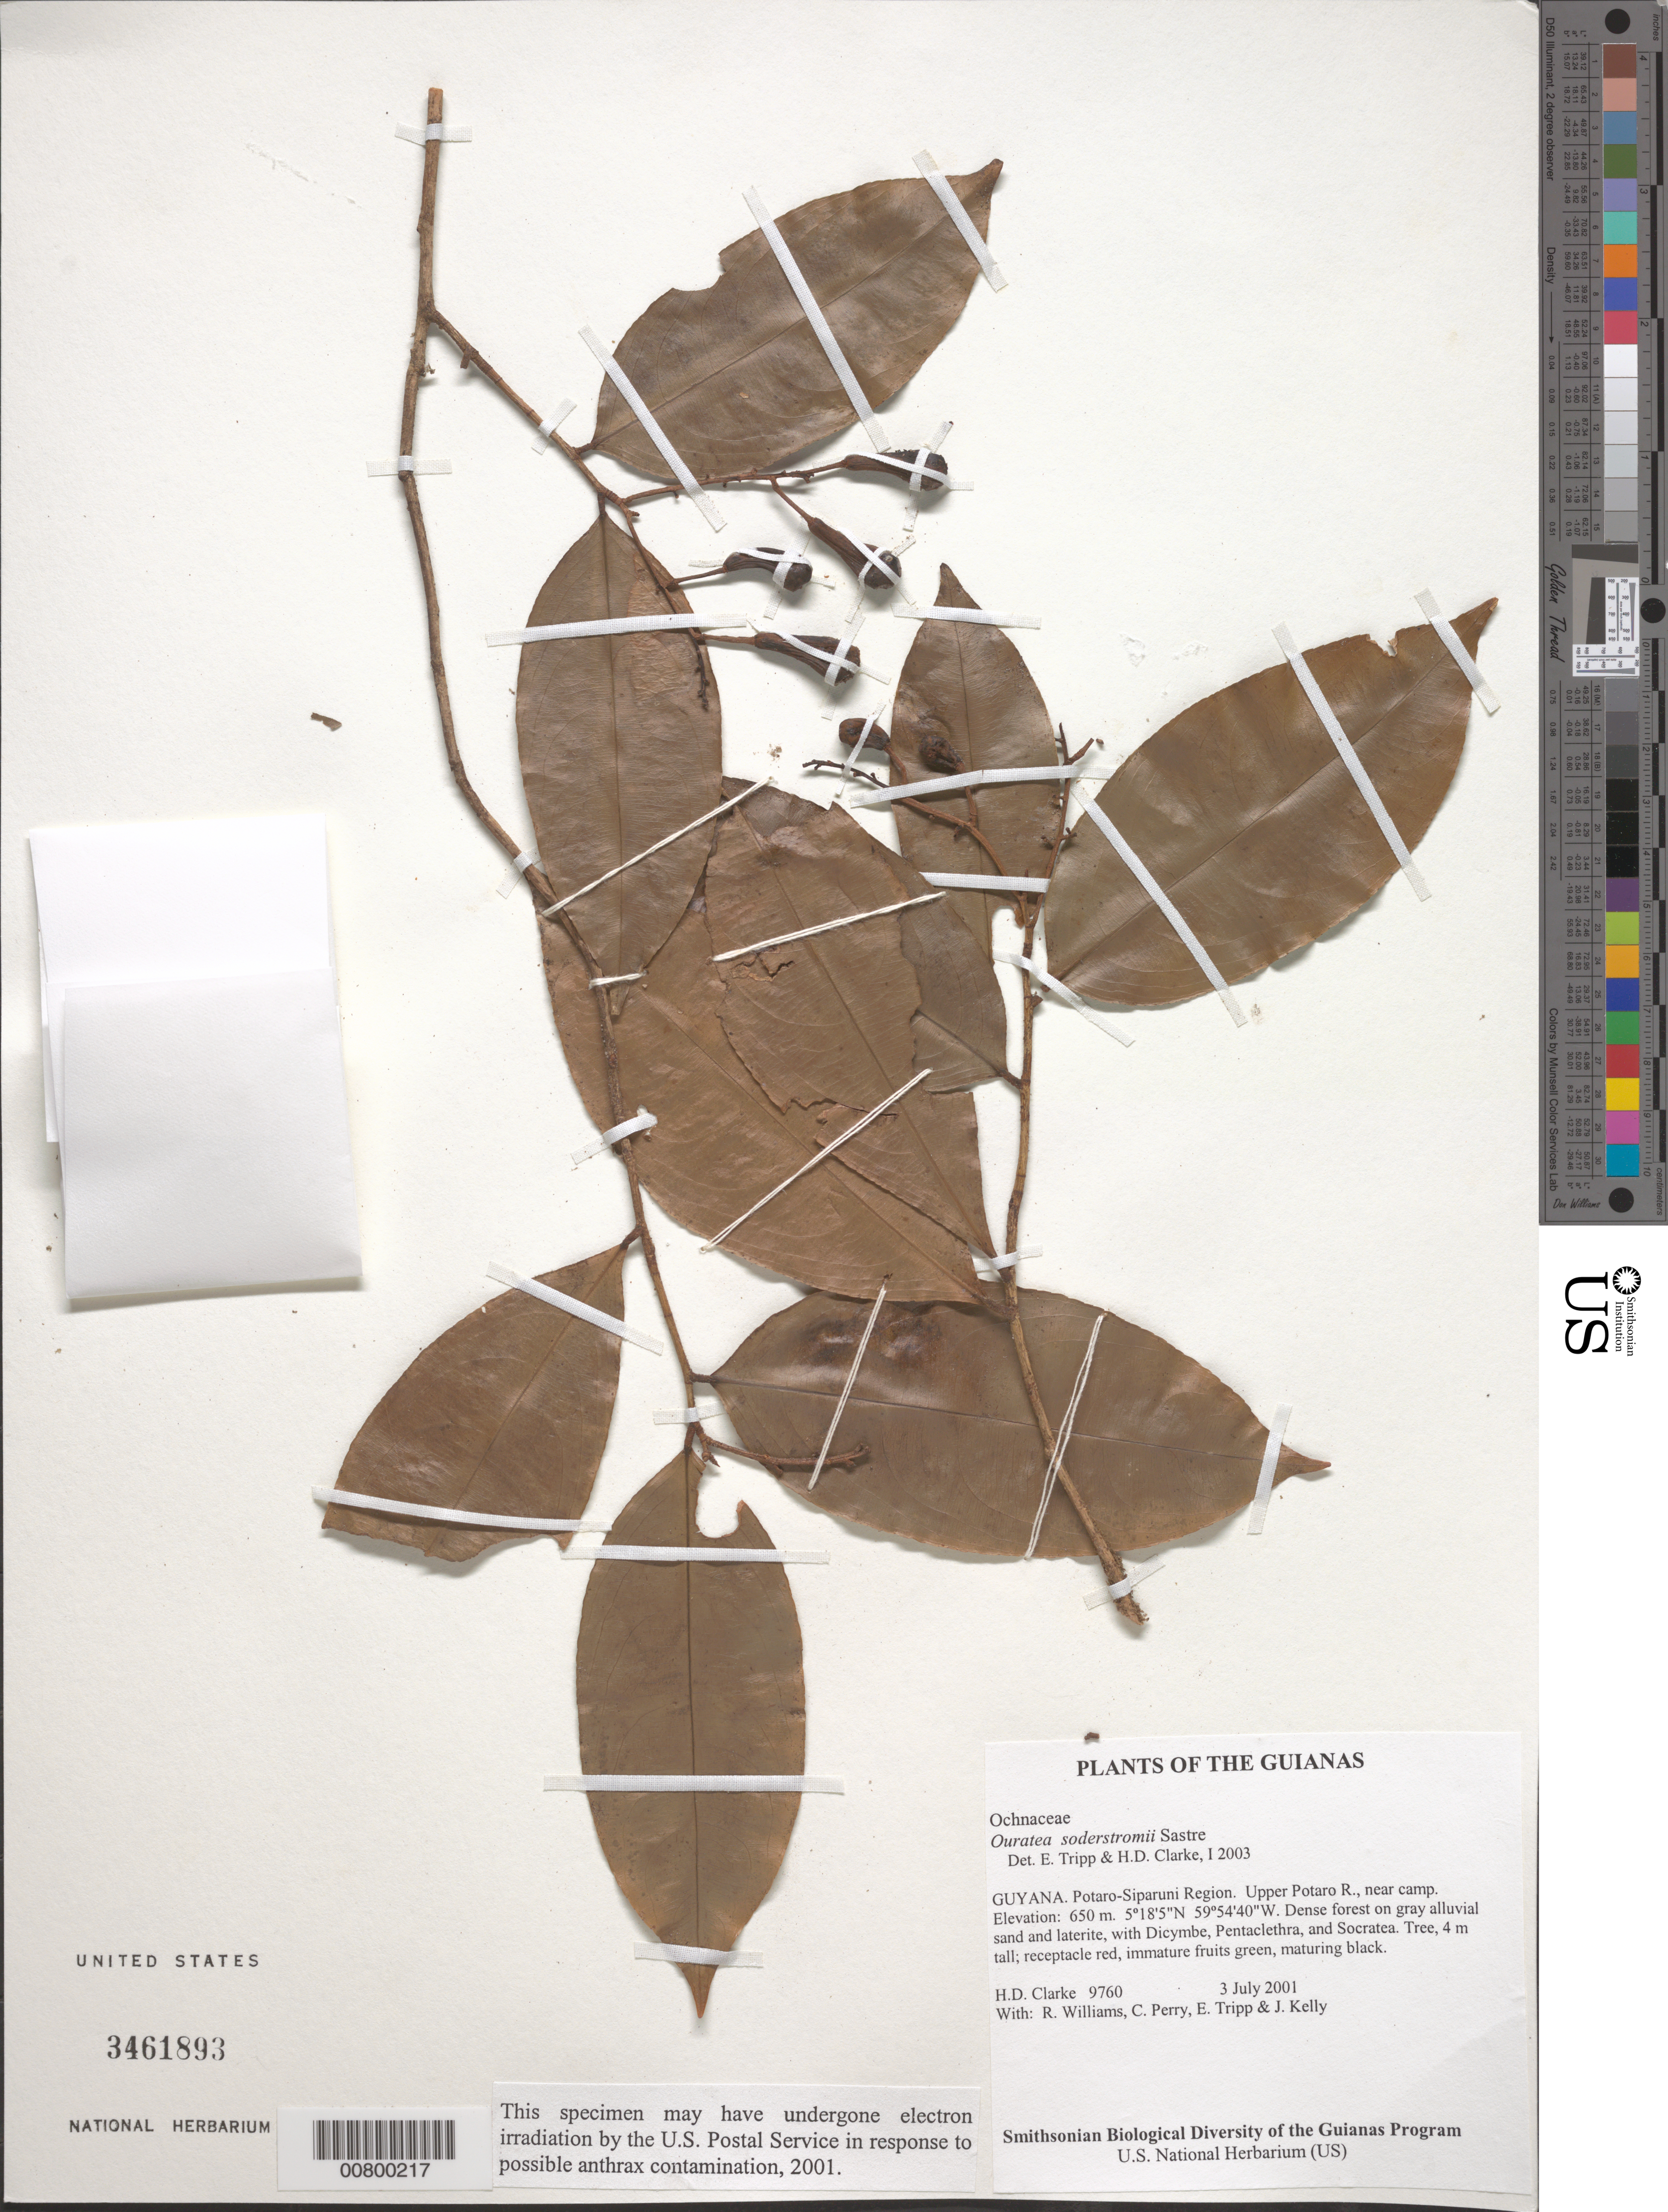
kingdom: Plantae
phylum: Tracheophyta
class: Magnoliopsida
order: Malpighiales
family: Ochnaceae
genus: Ouratea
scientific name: Ouratea soderstromii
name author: Sastre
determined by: Sastre, C. H. L.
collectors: H. D. Clarke, R. Williams, C. Perry, E. Tripp & J. Kelly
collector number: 9760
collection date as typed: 3 July 2001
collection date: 2001-07-03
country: Guyana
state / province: Potaro-Siparuni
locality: Upper Potaro R., near camp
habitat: Dense forest on gray alluvial sand and laterite, with Dicymbe, Pentaclethra, and Socratea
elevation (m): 650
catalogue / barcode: US 3461893